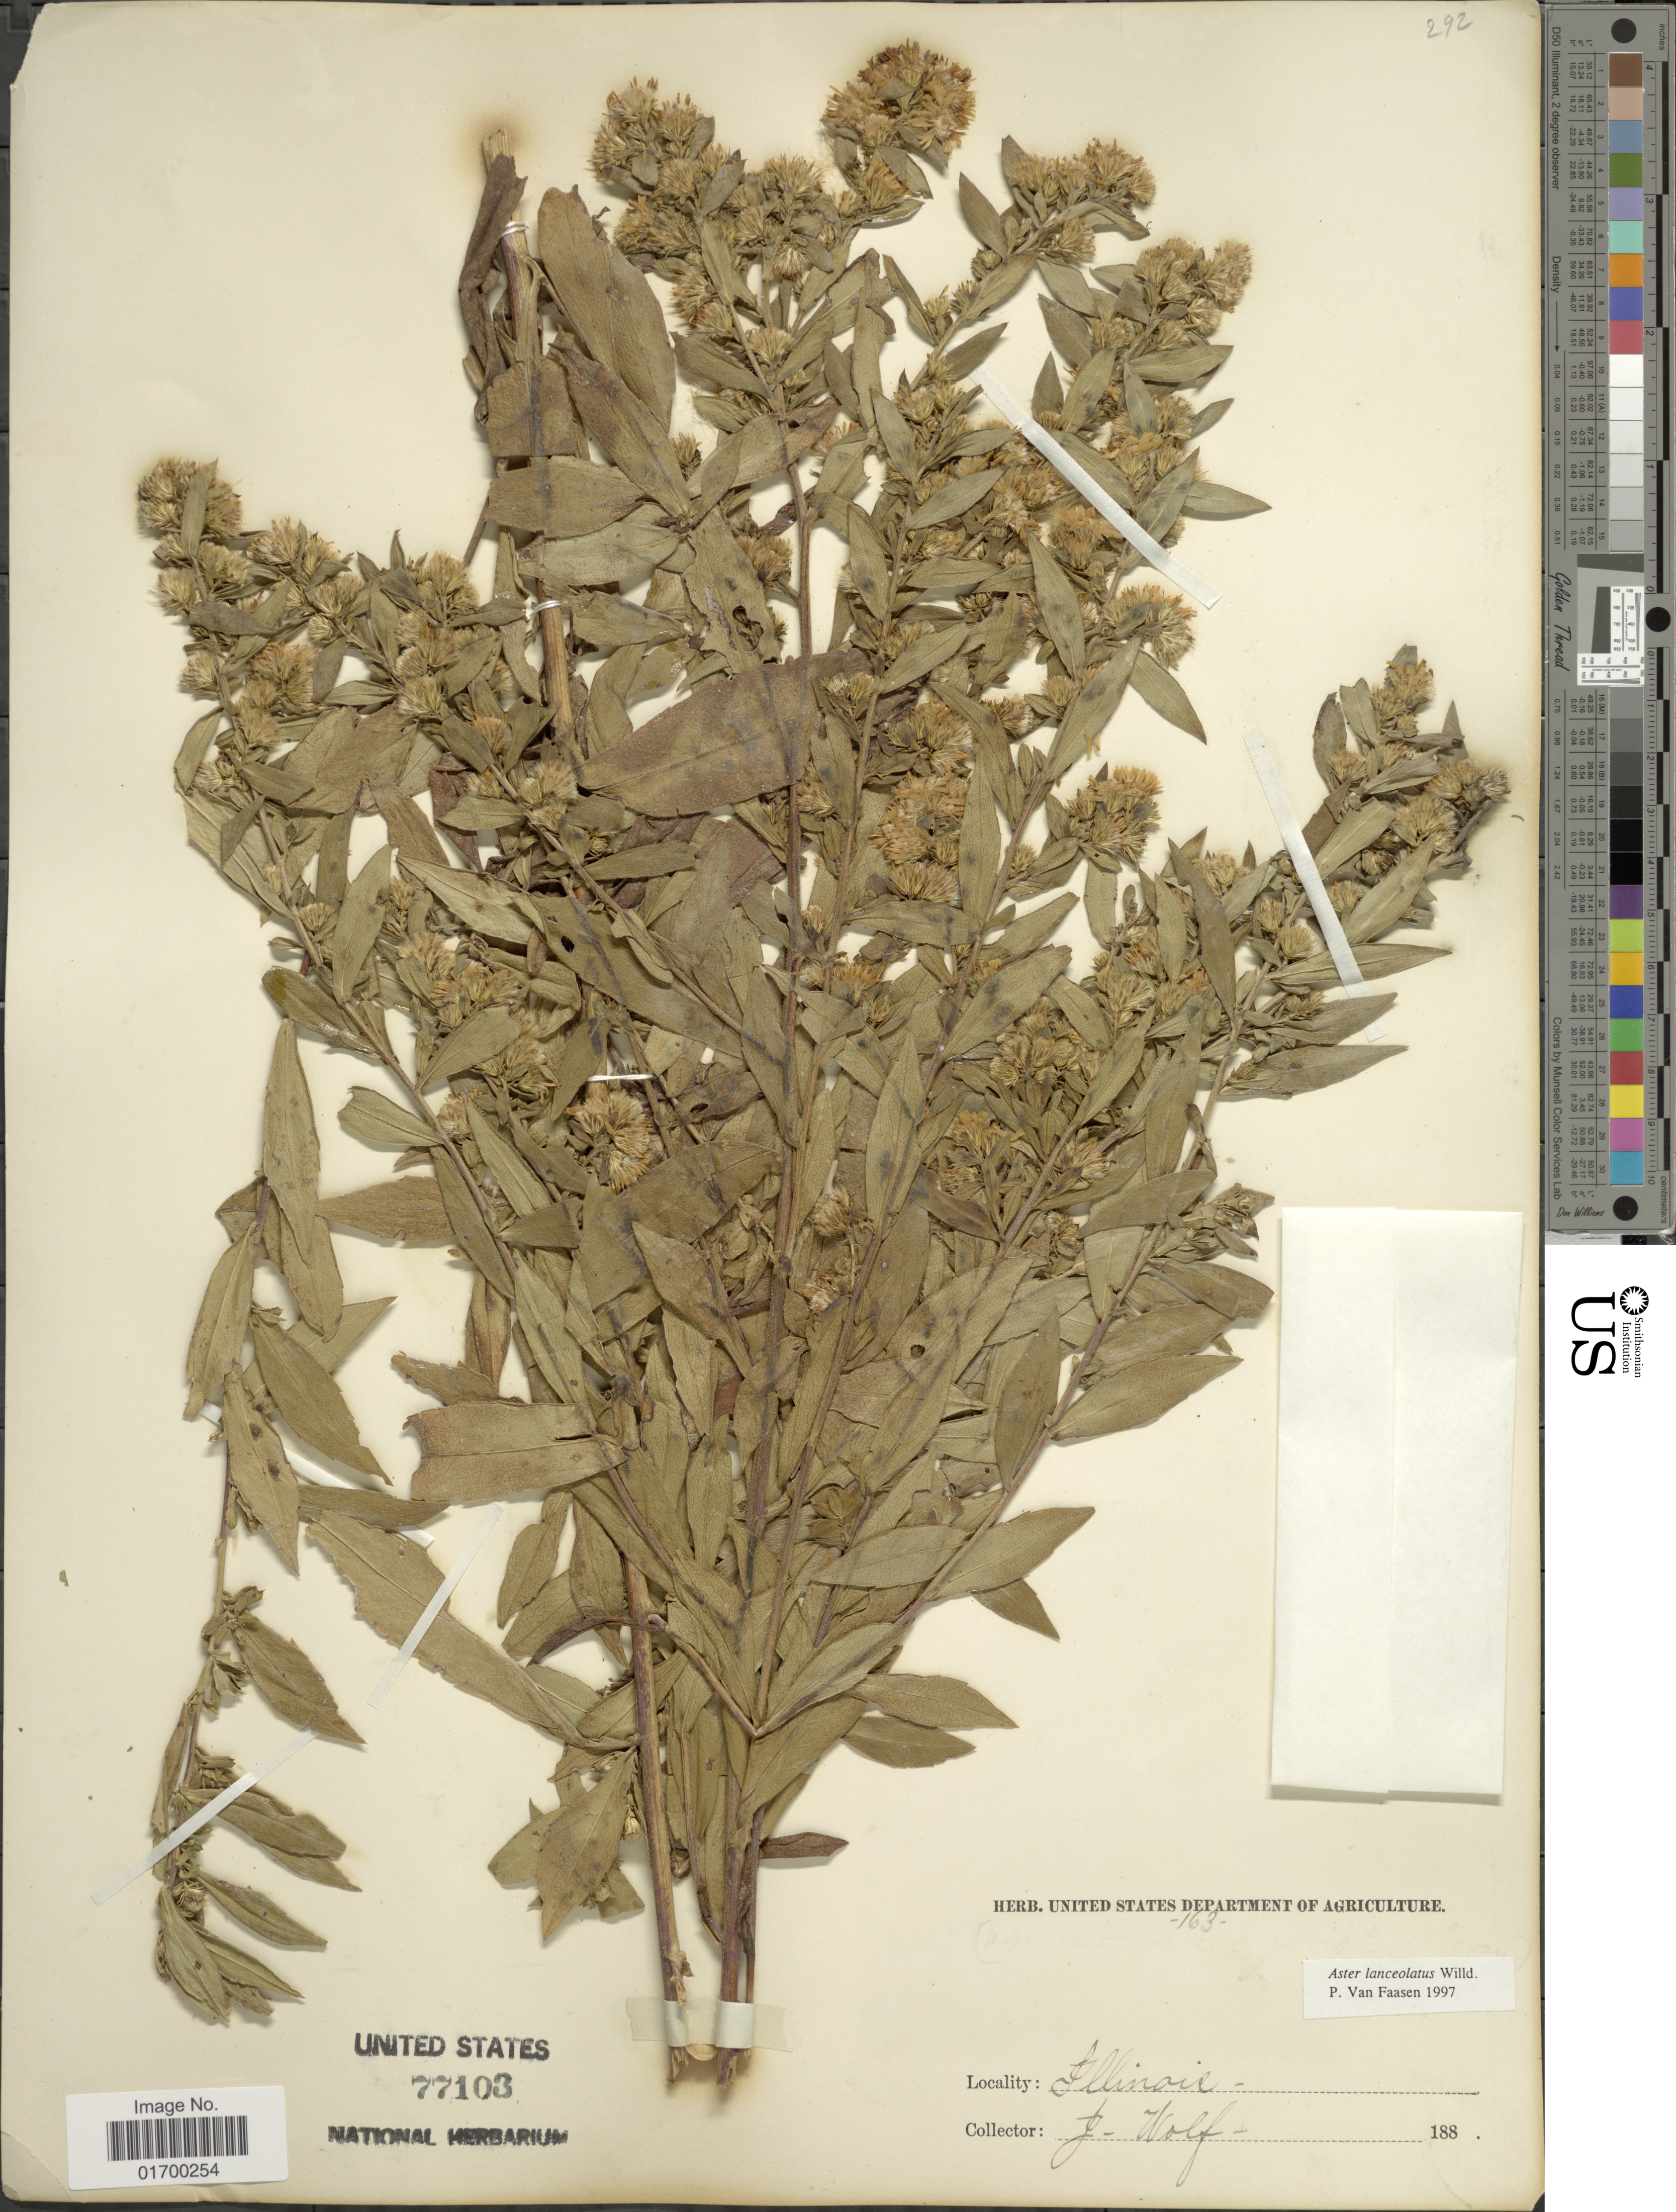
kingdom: Plantae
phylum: Tracheophyta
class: Magnoliopsida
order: Asterales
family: Asteraceae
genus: Symphyotrichum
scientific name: Symphyotrichum lanceolatum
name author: (Willd.) G.L. Nesom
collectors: J. Wolf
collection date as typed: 188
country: United States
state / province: Illinois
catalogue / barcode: US 77103